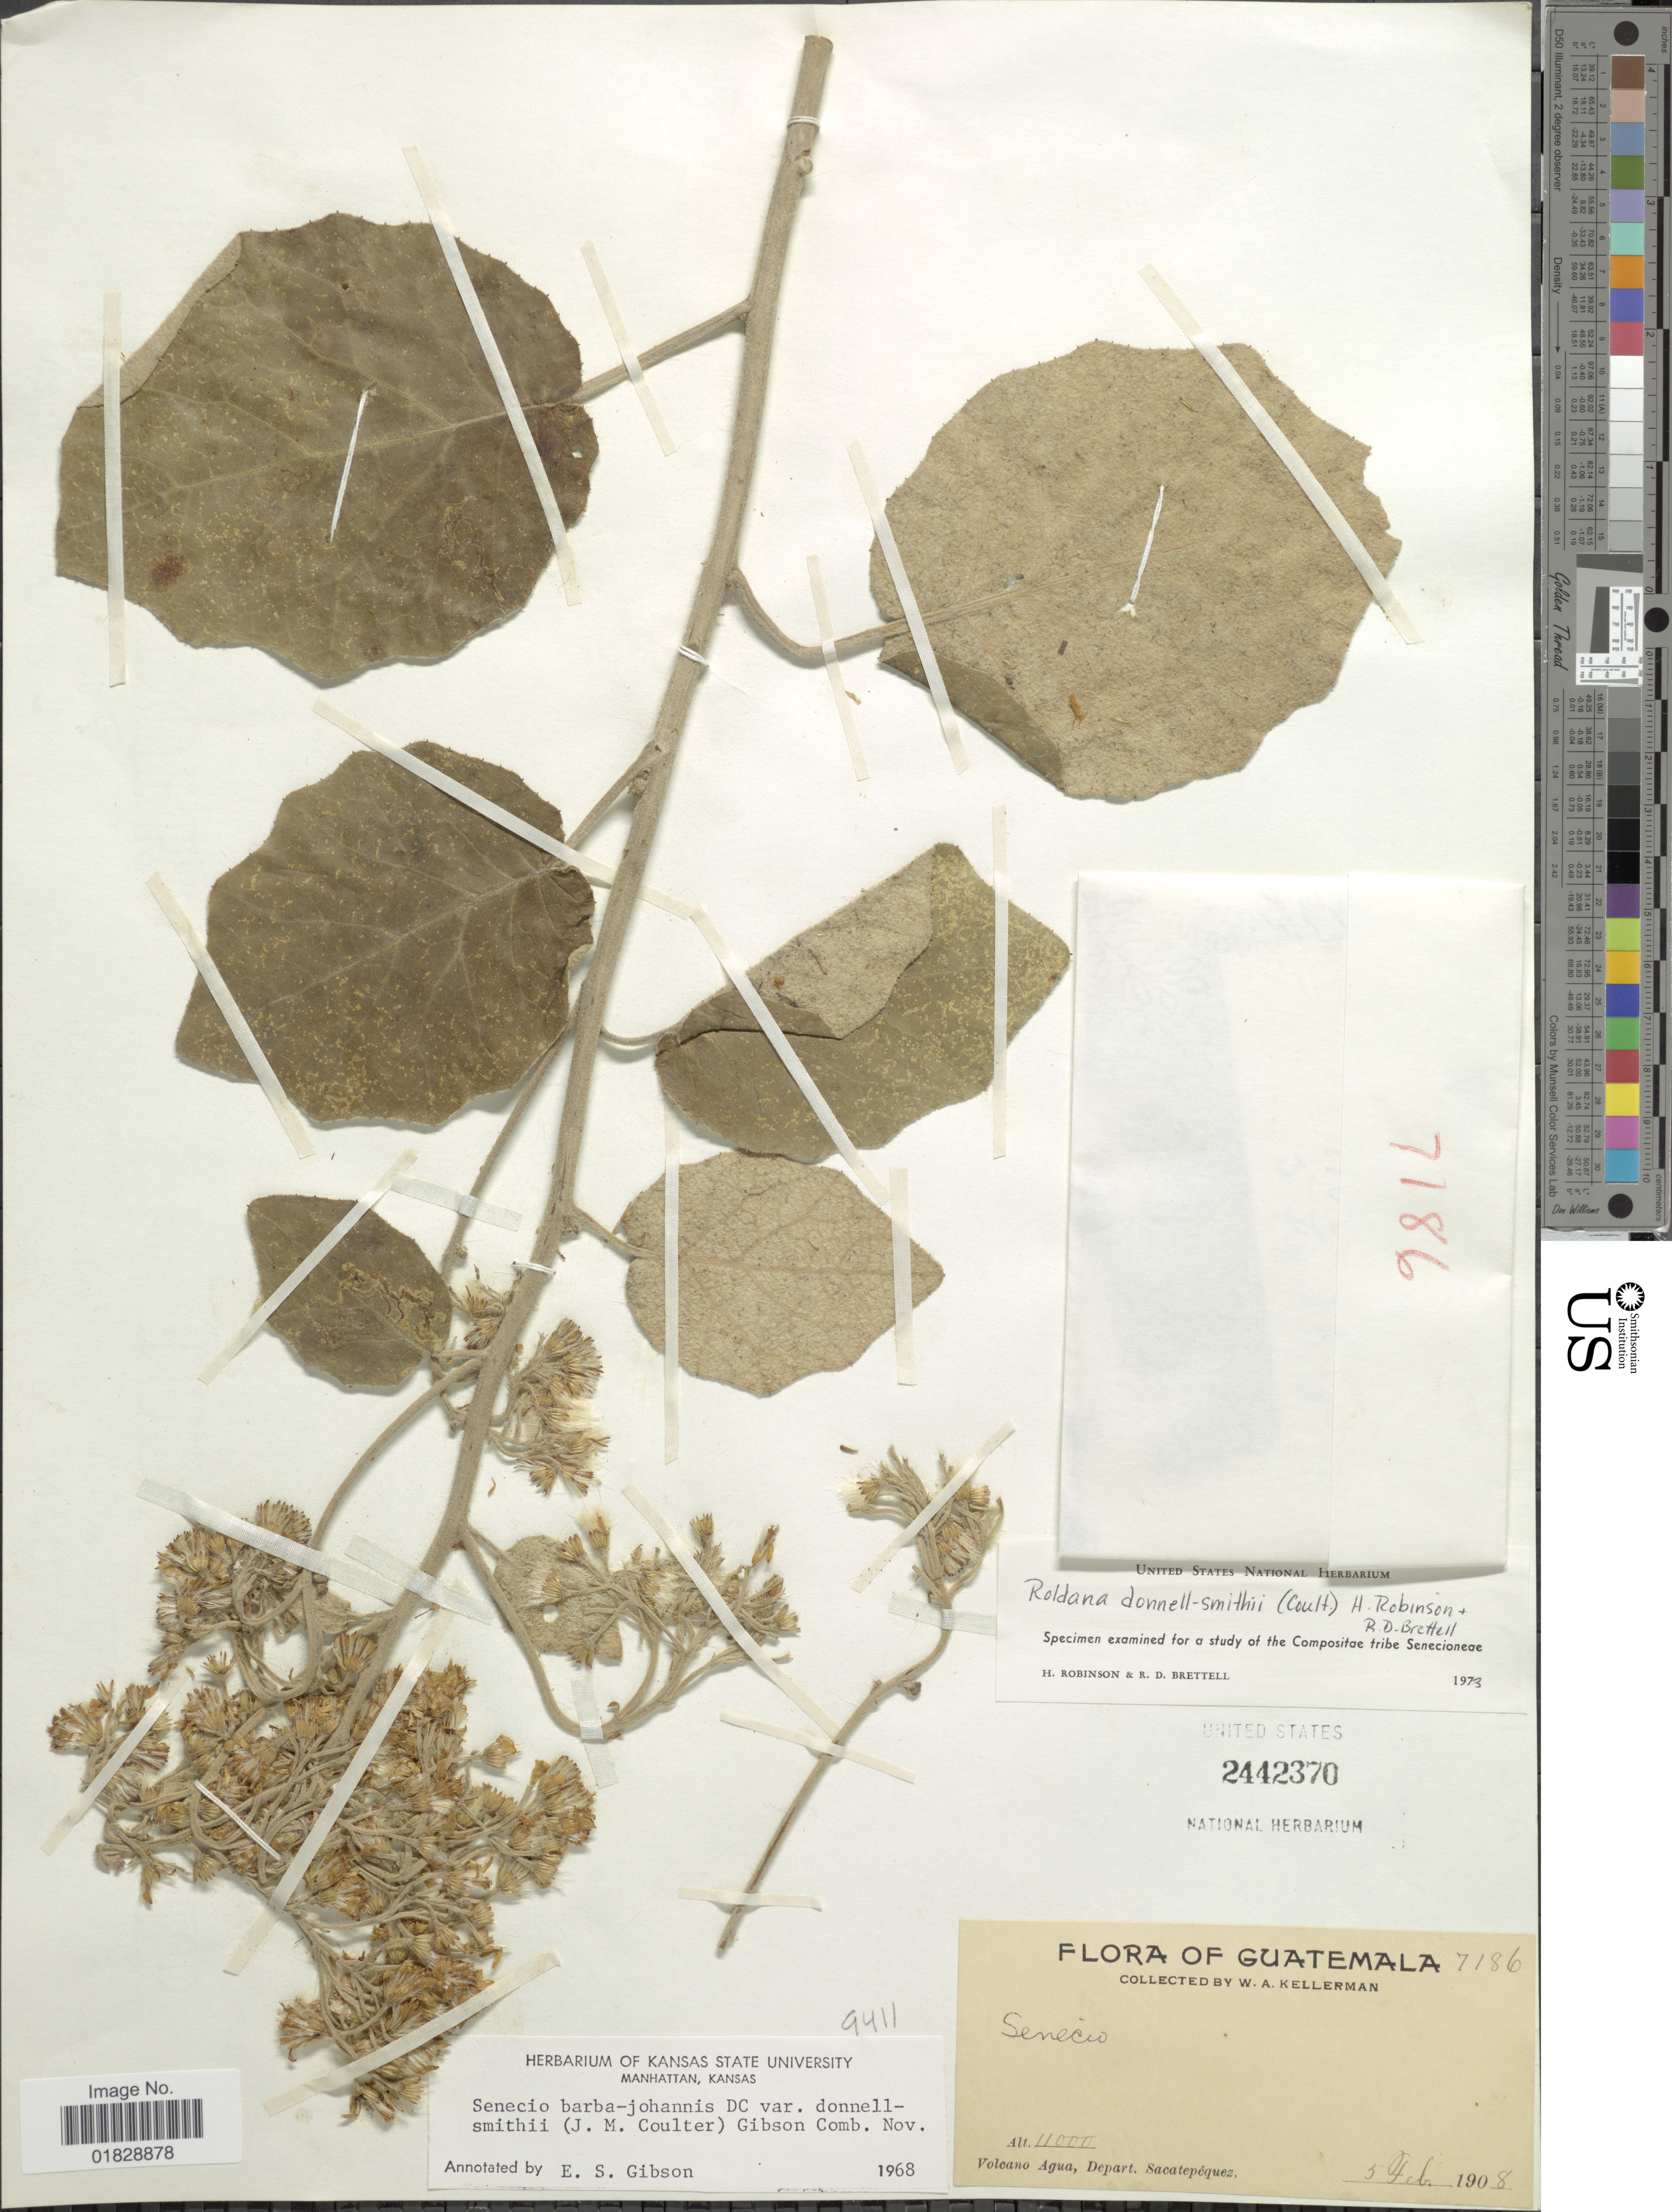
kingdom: Plantae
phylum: Tracheophyta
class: Magnoliopsida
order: Asterales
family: Asteraceae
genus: Roldana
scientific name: Roldana donnell-smithii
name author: (J.M. Coult.) H. Rob. & Brettell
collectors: W. Kellerman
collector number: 7186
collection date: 1908-02-05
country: Guatemala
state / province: Sacatepéquez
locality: Volcano Agua, Depart. Sacatepéquez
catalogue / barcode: US 2442370